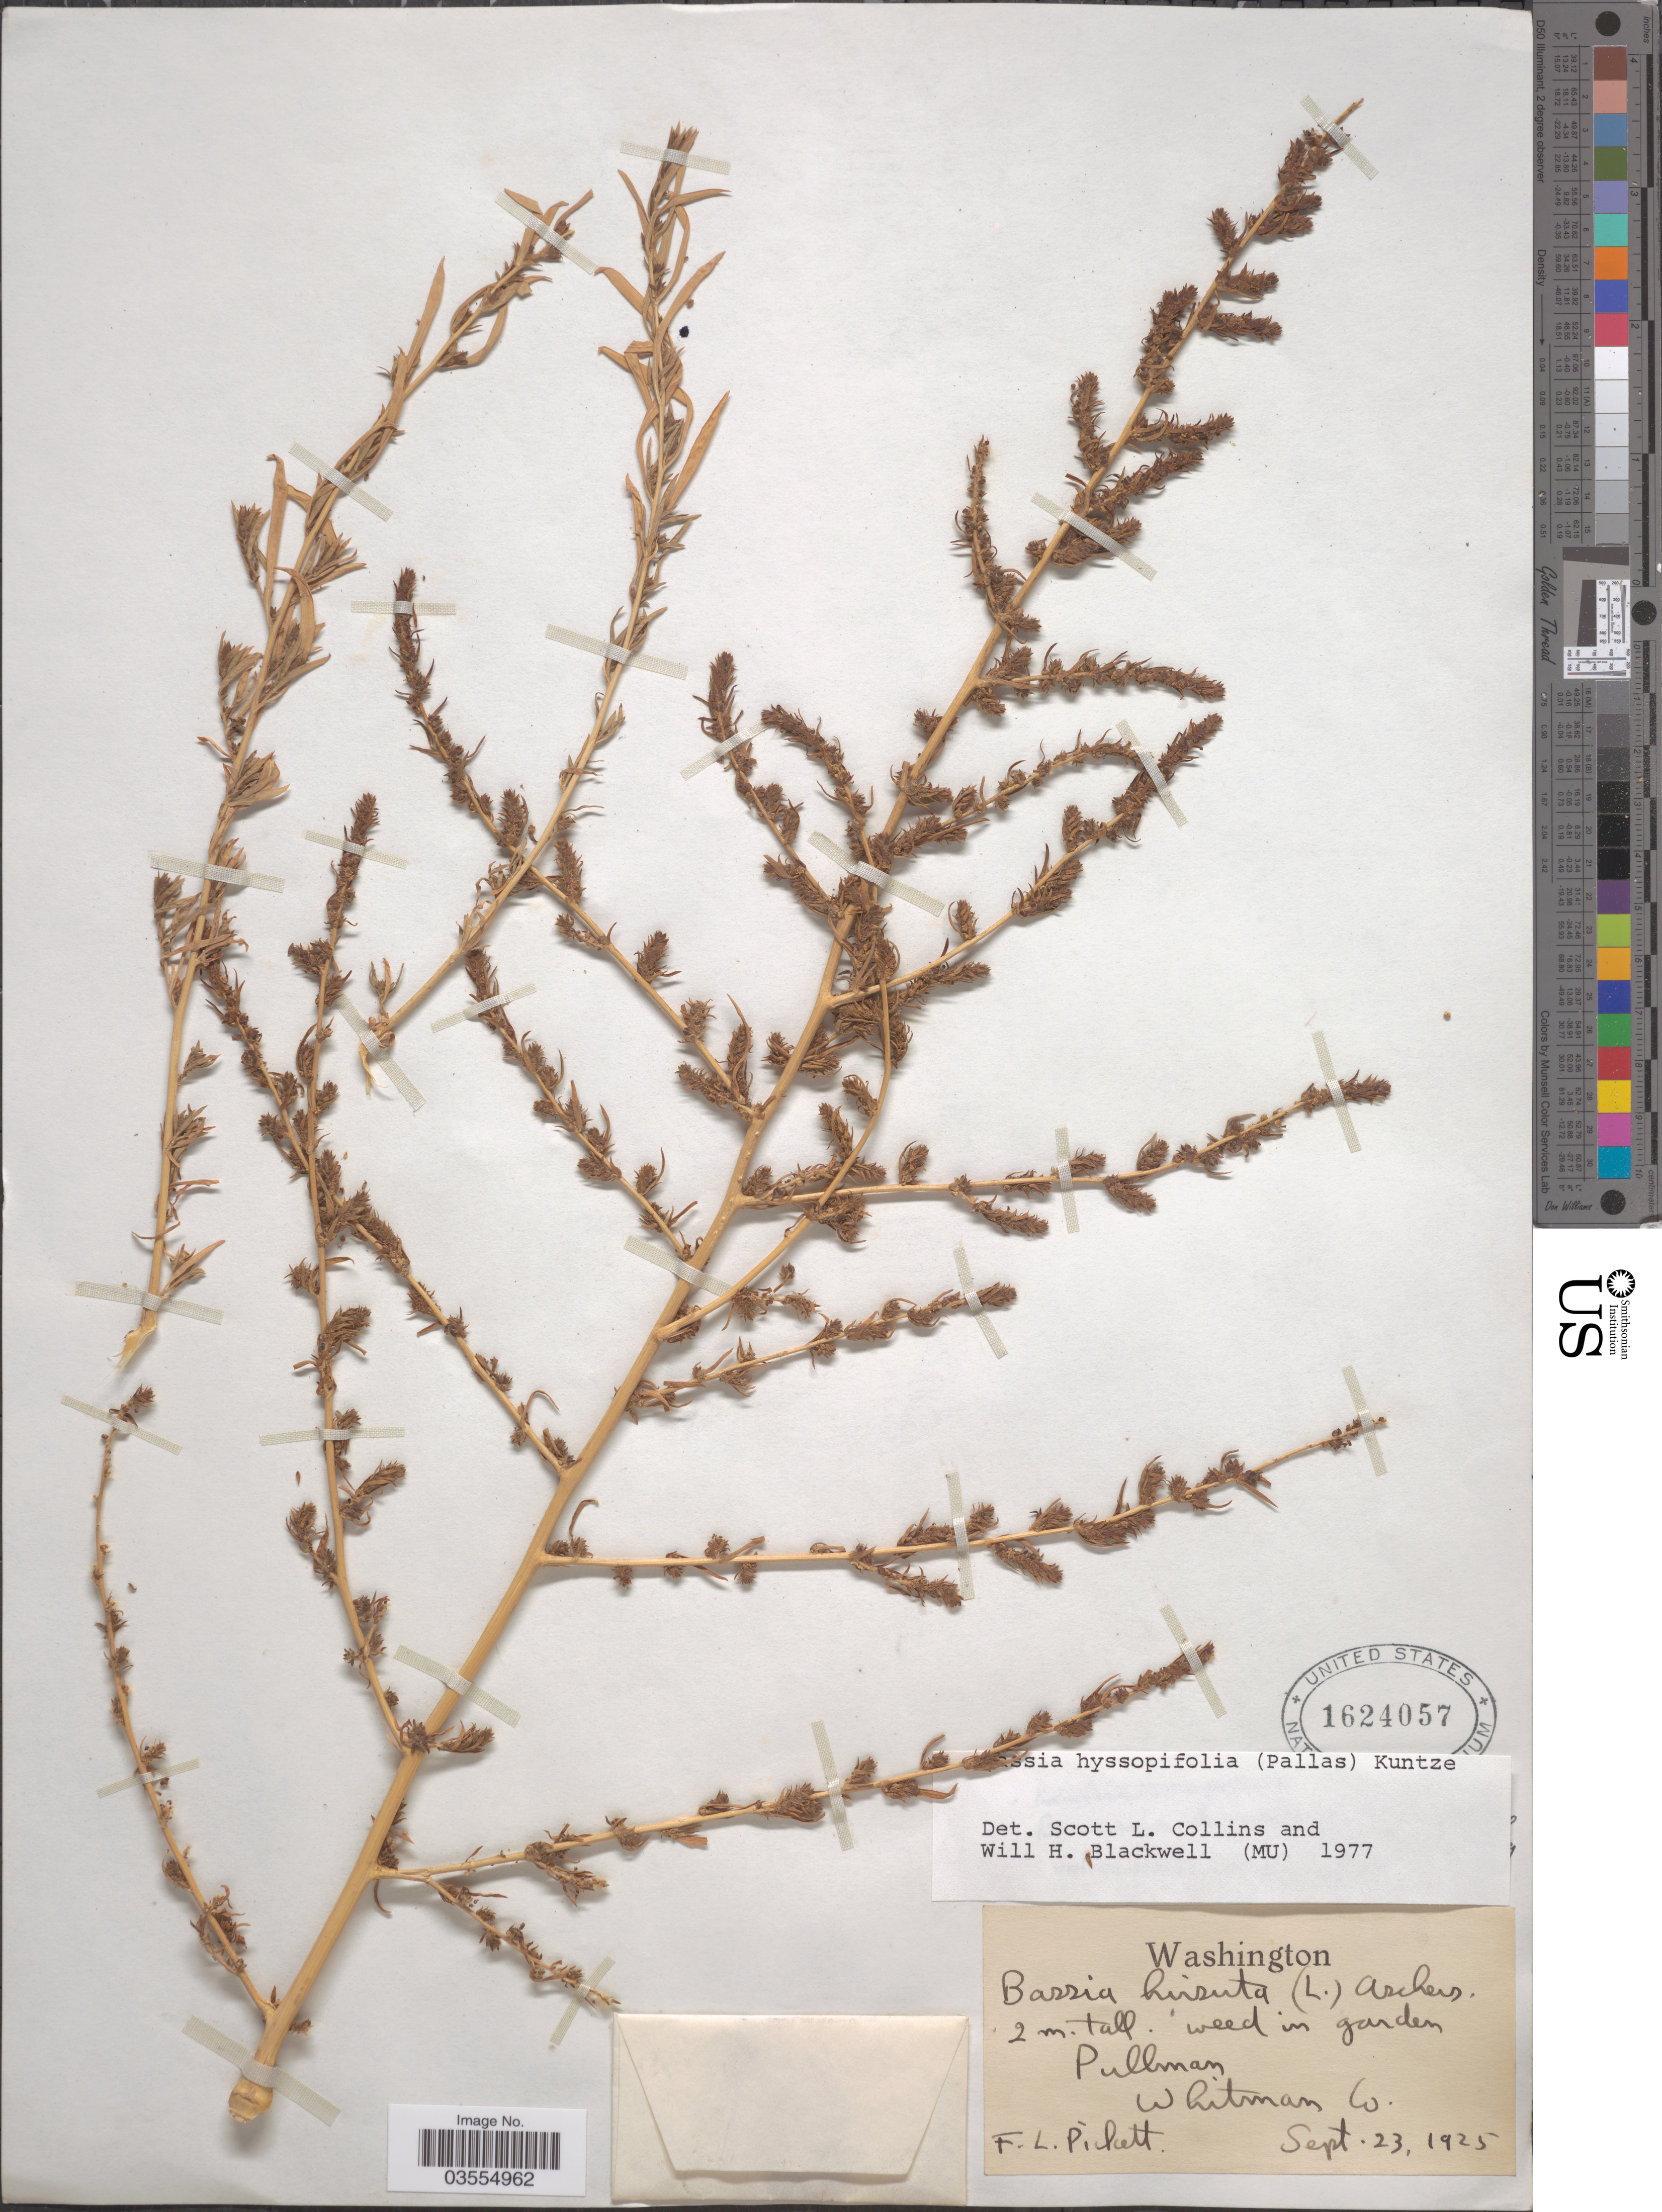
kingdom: Plantae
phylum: Tracheophyta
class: Magnoliopsida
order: Caryophyllales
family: Amaranthaceae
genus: Bassia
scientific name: Bassia hyssopifolia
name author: (Pall.) Kuntze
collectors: F. Pickett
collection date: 1925-09-23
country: United States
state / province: Washington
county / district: Whitman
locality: Pullman, Whitman Co.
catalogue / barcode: US 1624057